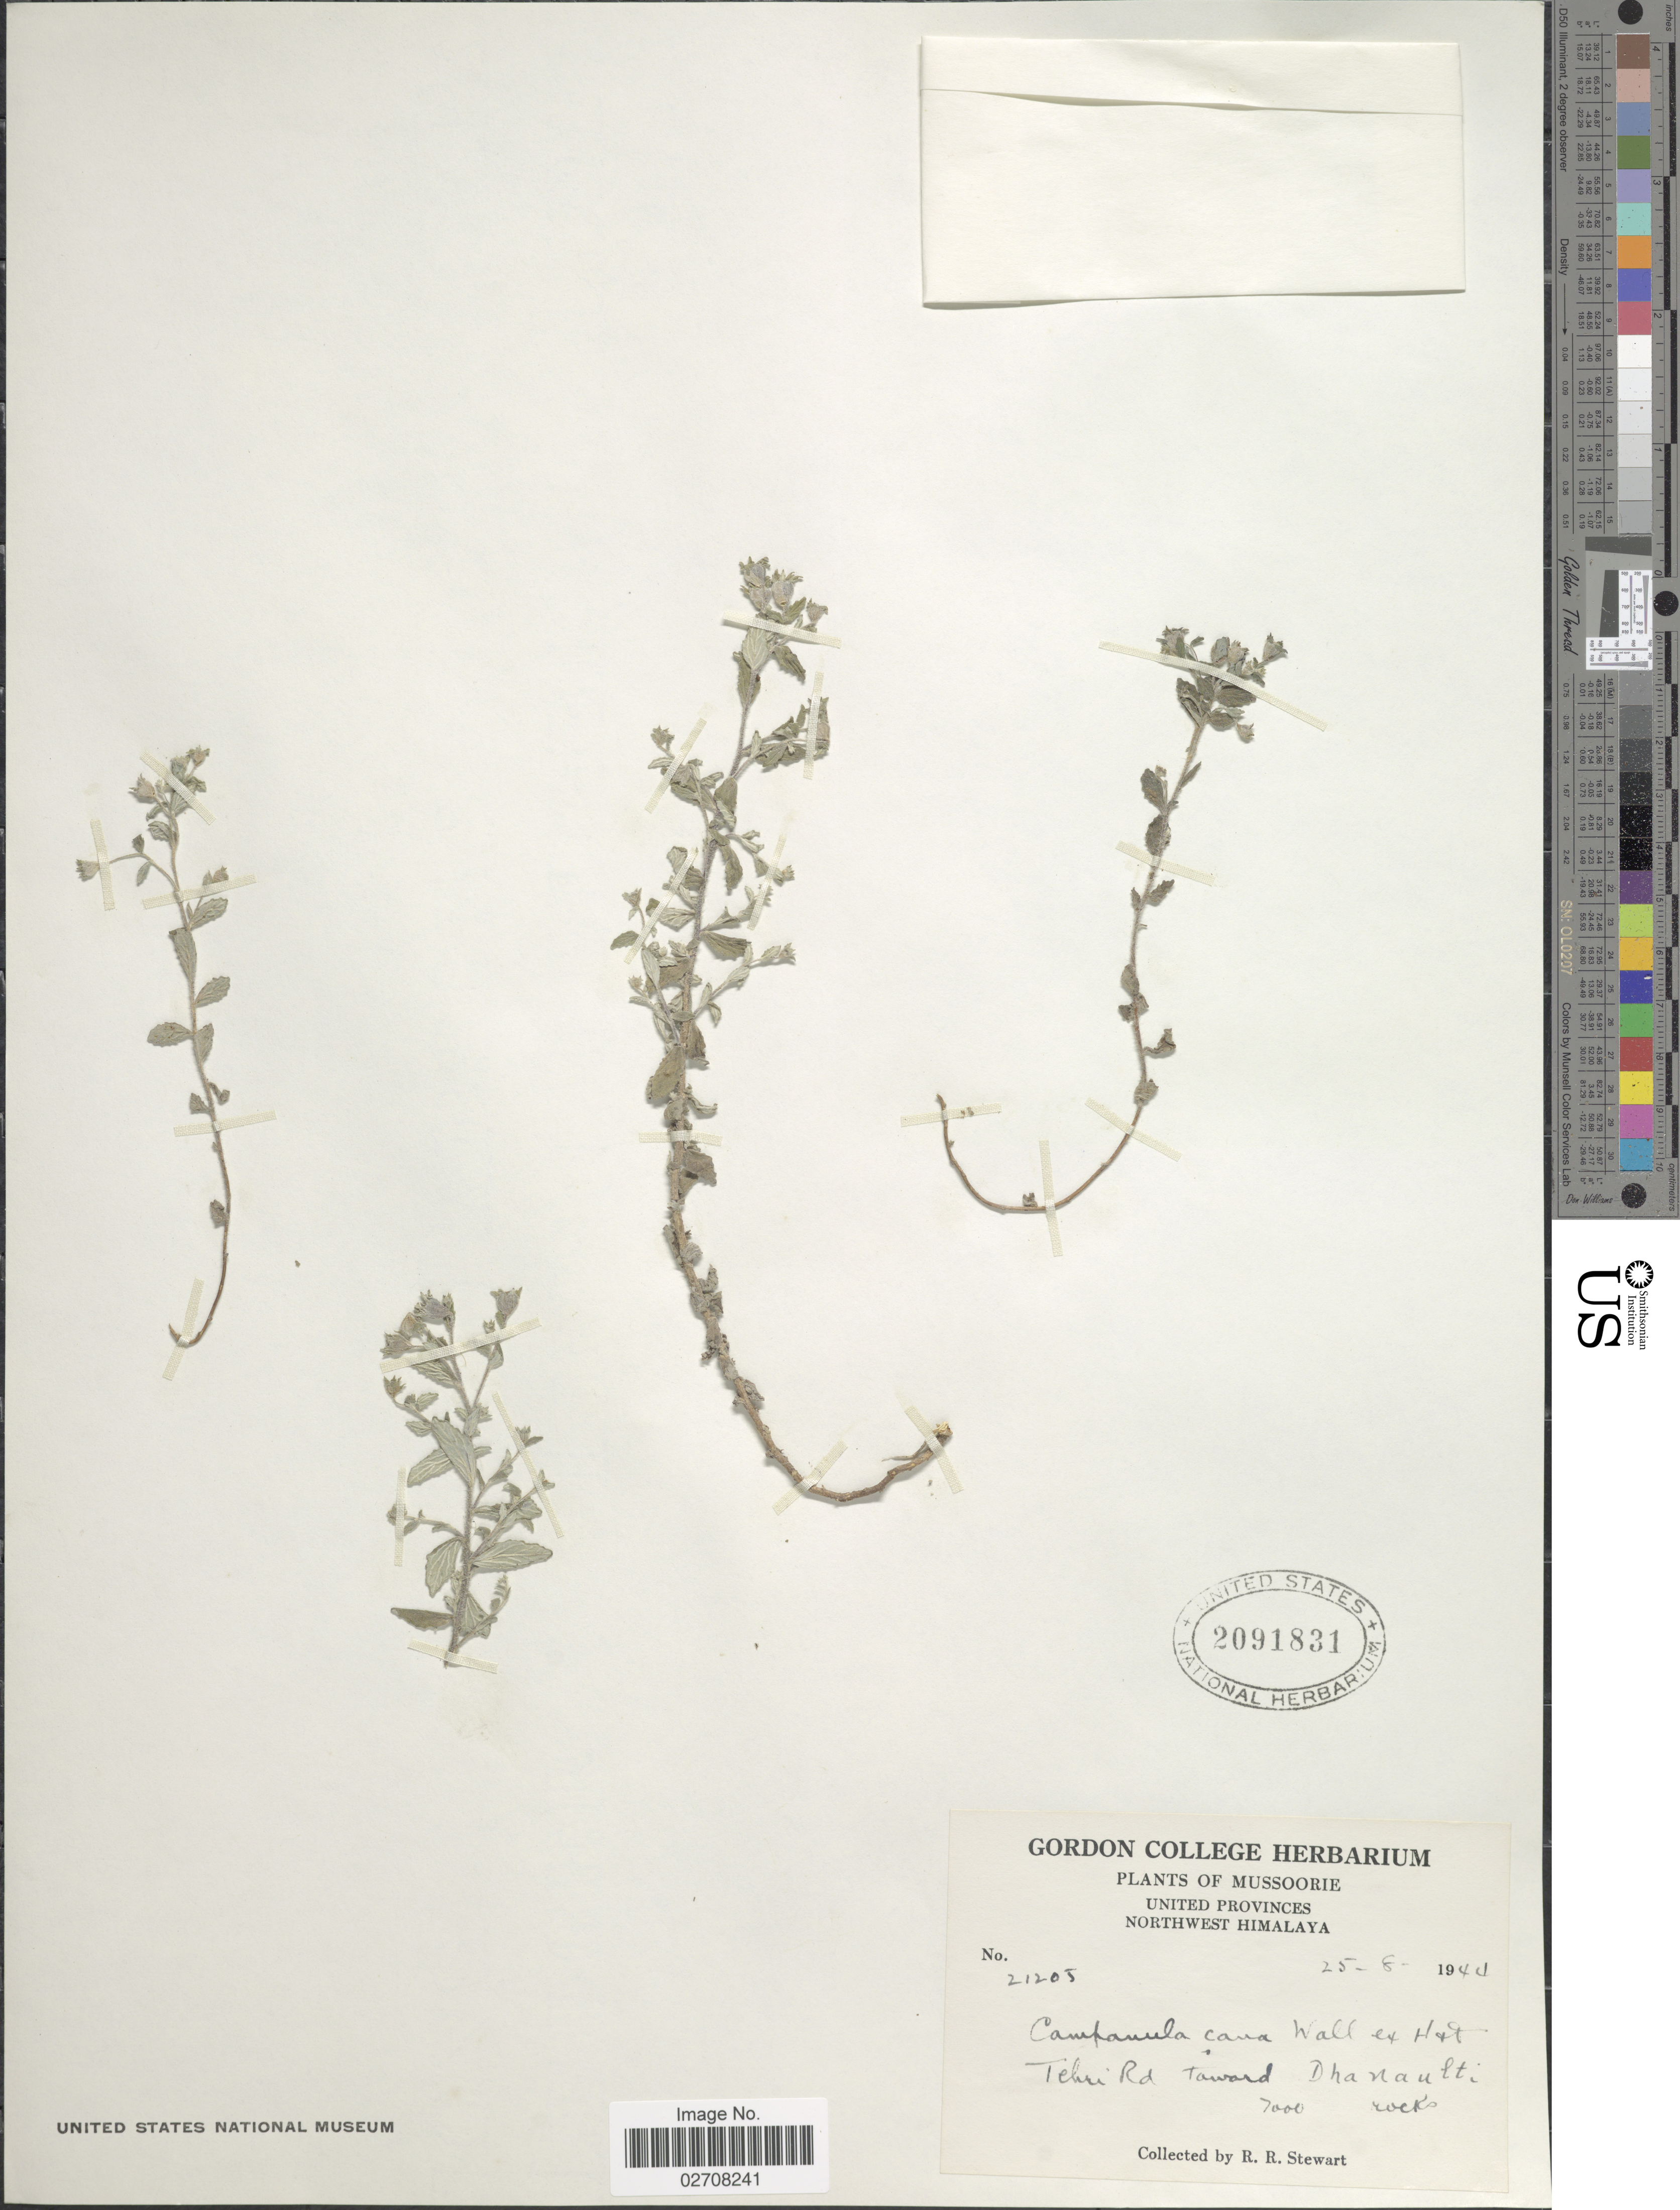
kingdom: Plantae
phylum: Tracheophyta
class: Magnoliopsida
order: Asterales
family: Campanulaceae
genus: Campanula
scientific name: Campanula cana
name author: Wall.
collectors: R. R. Stewart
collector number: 21205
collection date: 1944-08-25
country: India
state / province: Uttarakhand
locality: Mussoorie, United Provinces, Northwest Himalaya. Tehri Rd toward Dhanaulti.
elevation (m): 2134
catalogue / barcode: US 2091831